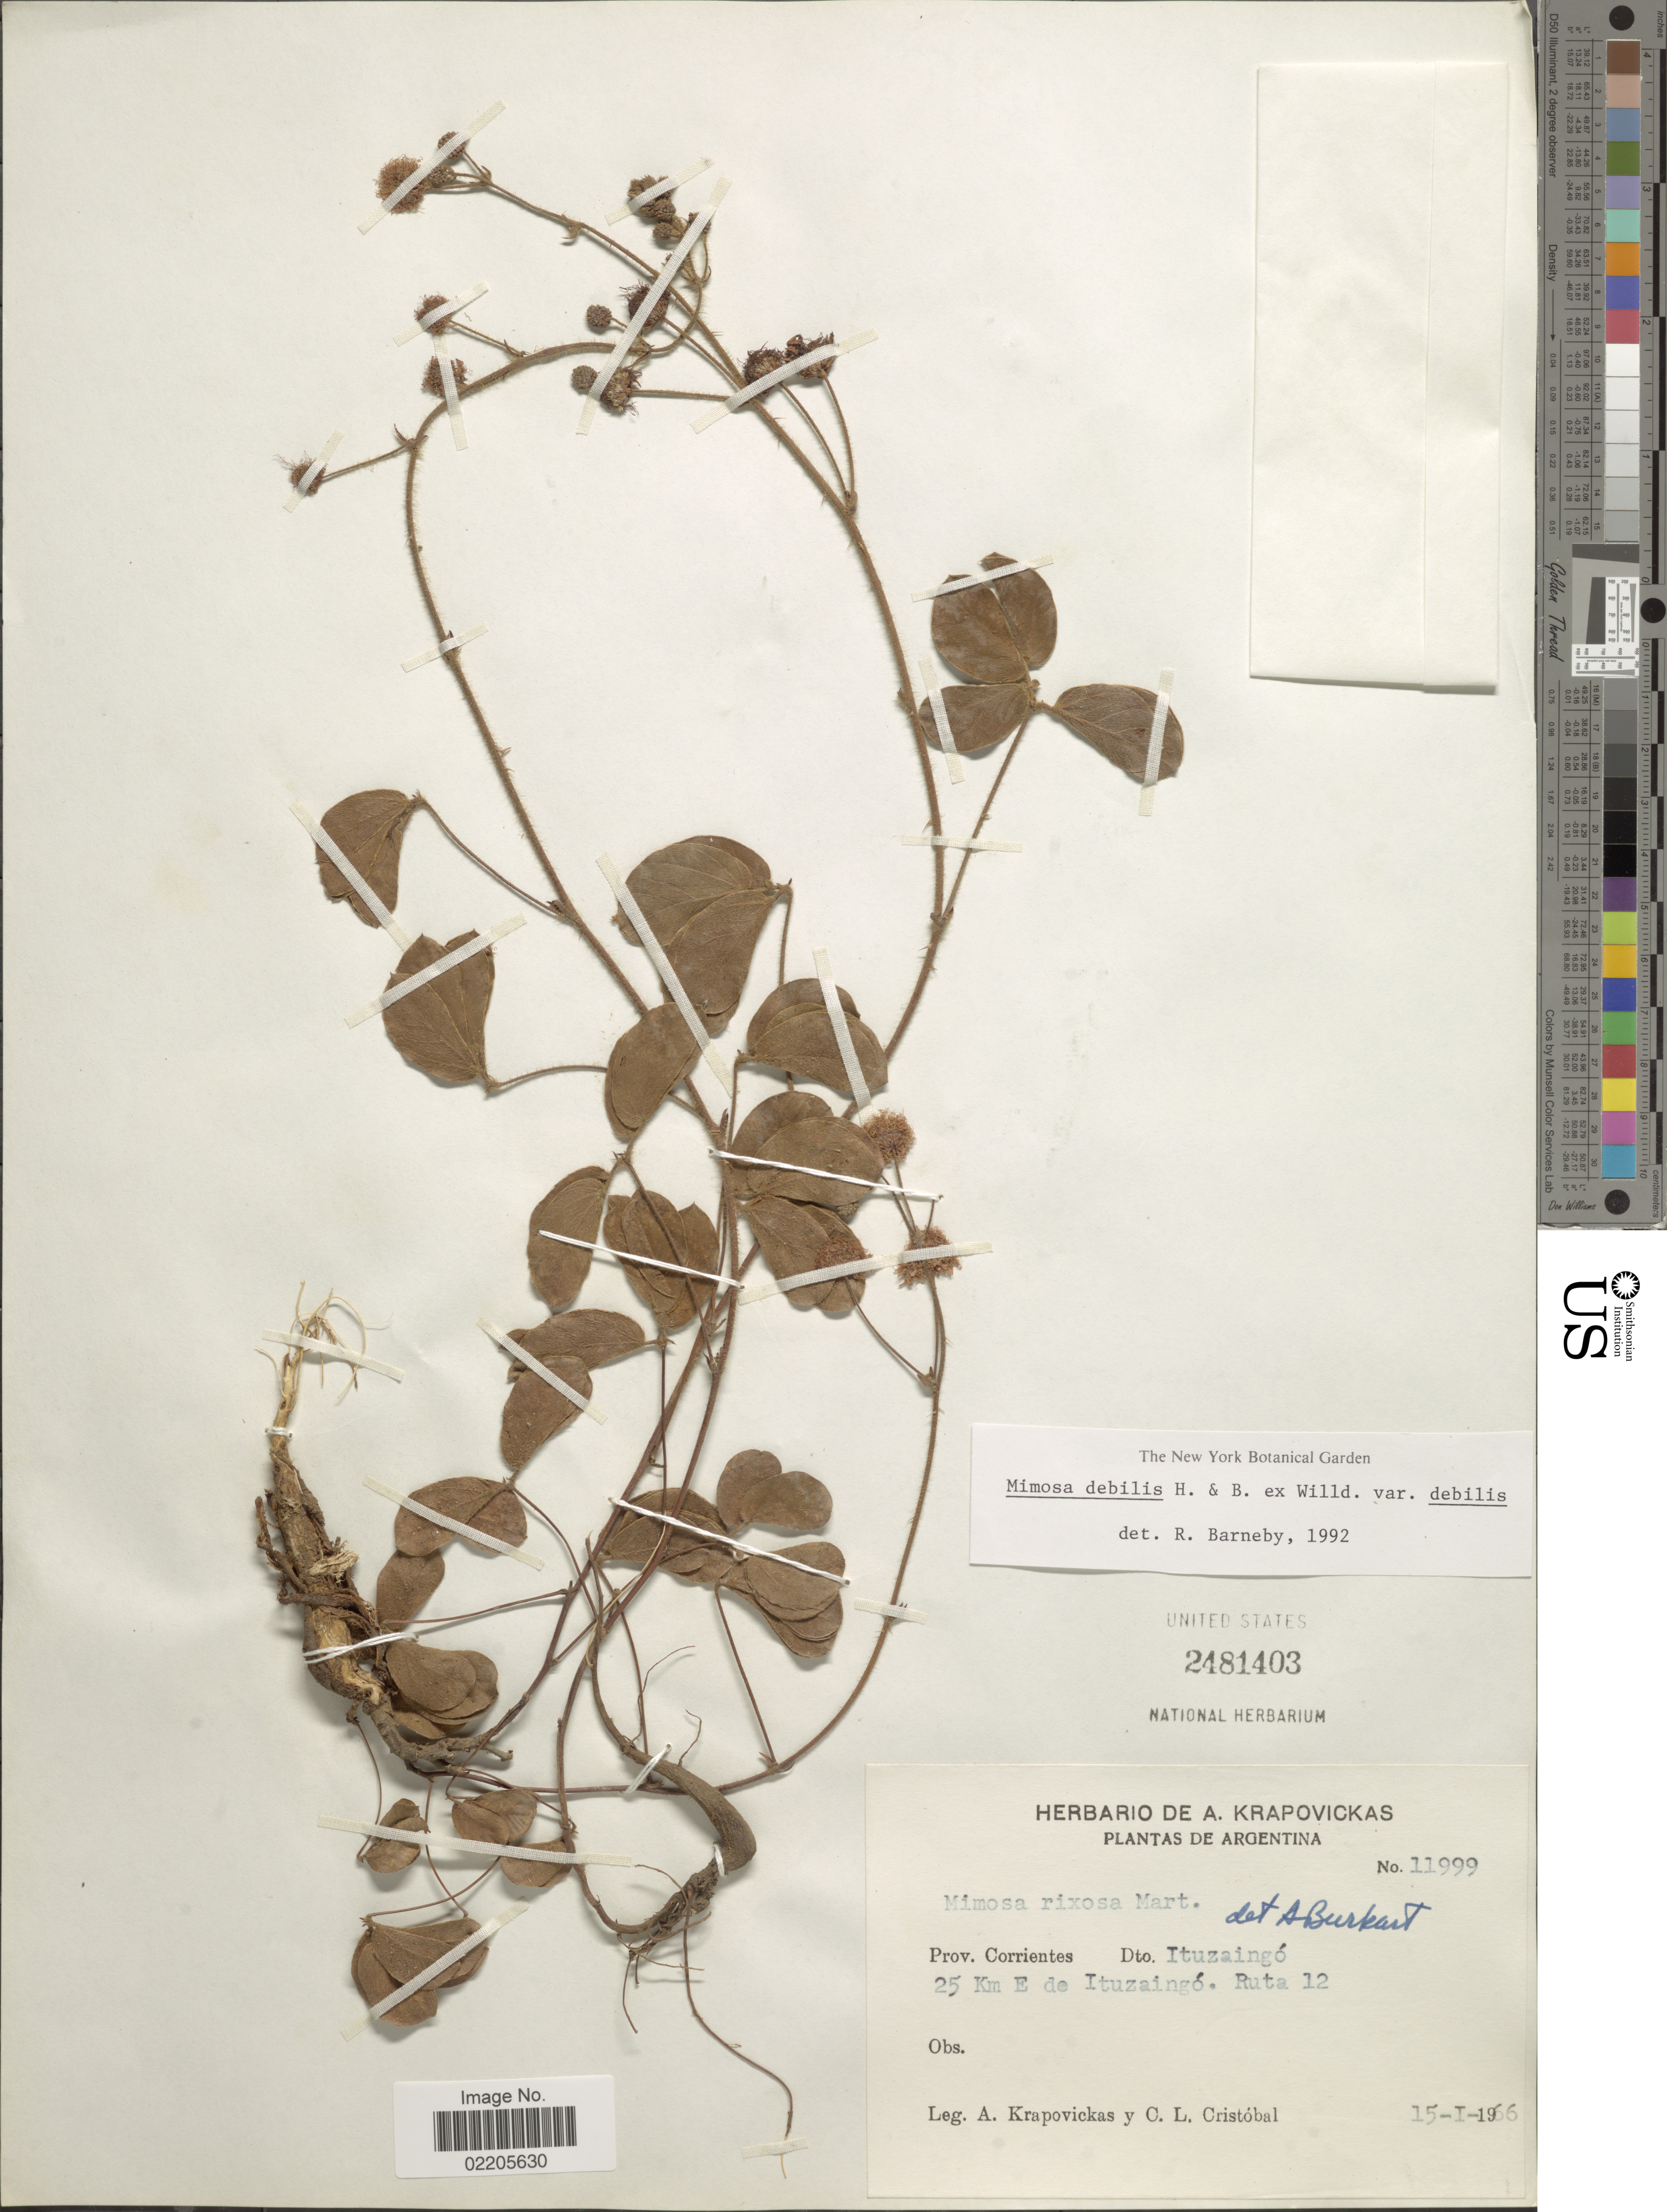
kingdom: Plantae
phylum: Tracheophyta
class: Magnoliopsida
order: Fabales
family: Fabaceae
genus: Mimosa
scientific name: Mimosa debilis var. debilis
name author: Humb. & Bonpl. ex Willd.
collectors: A. Krapovickas & C. L. Cristóbal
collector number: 11999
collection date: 1966-01-15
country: Argentina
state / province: Corrientes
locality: Prov. Corrientes. Dto Ituzaingo. 25 km E de Ituzaingo. Ruta 12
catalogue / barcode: US 2481403